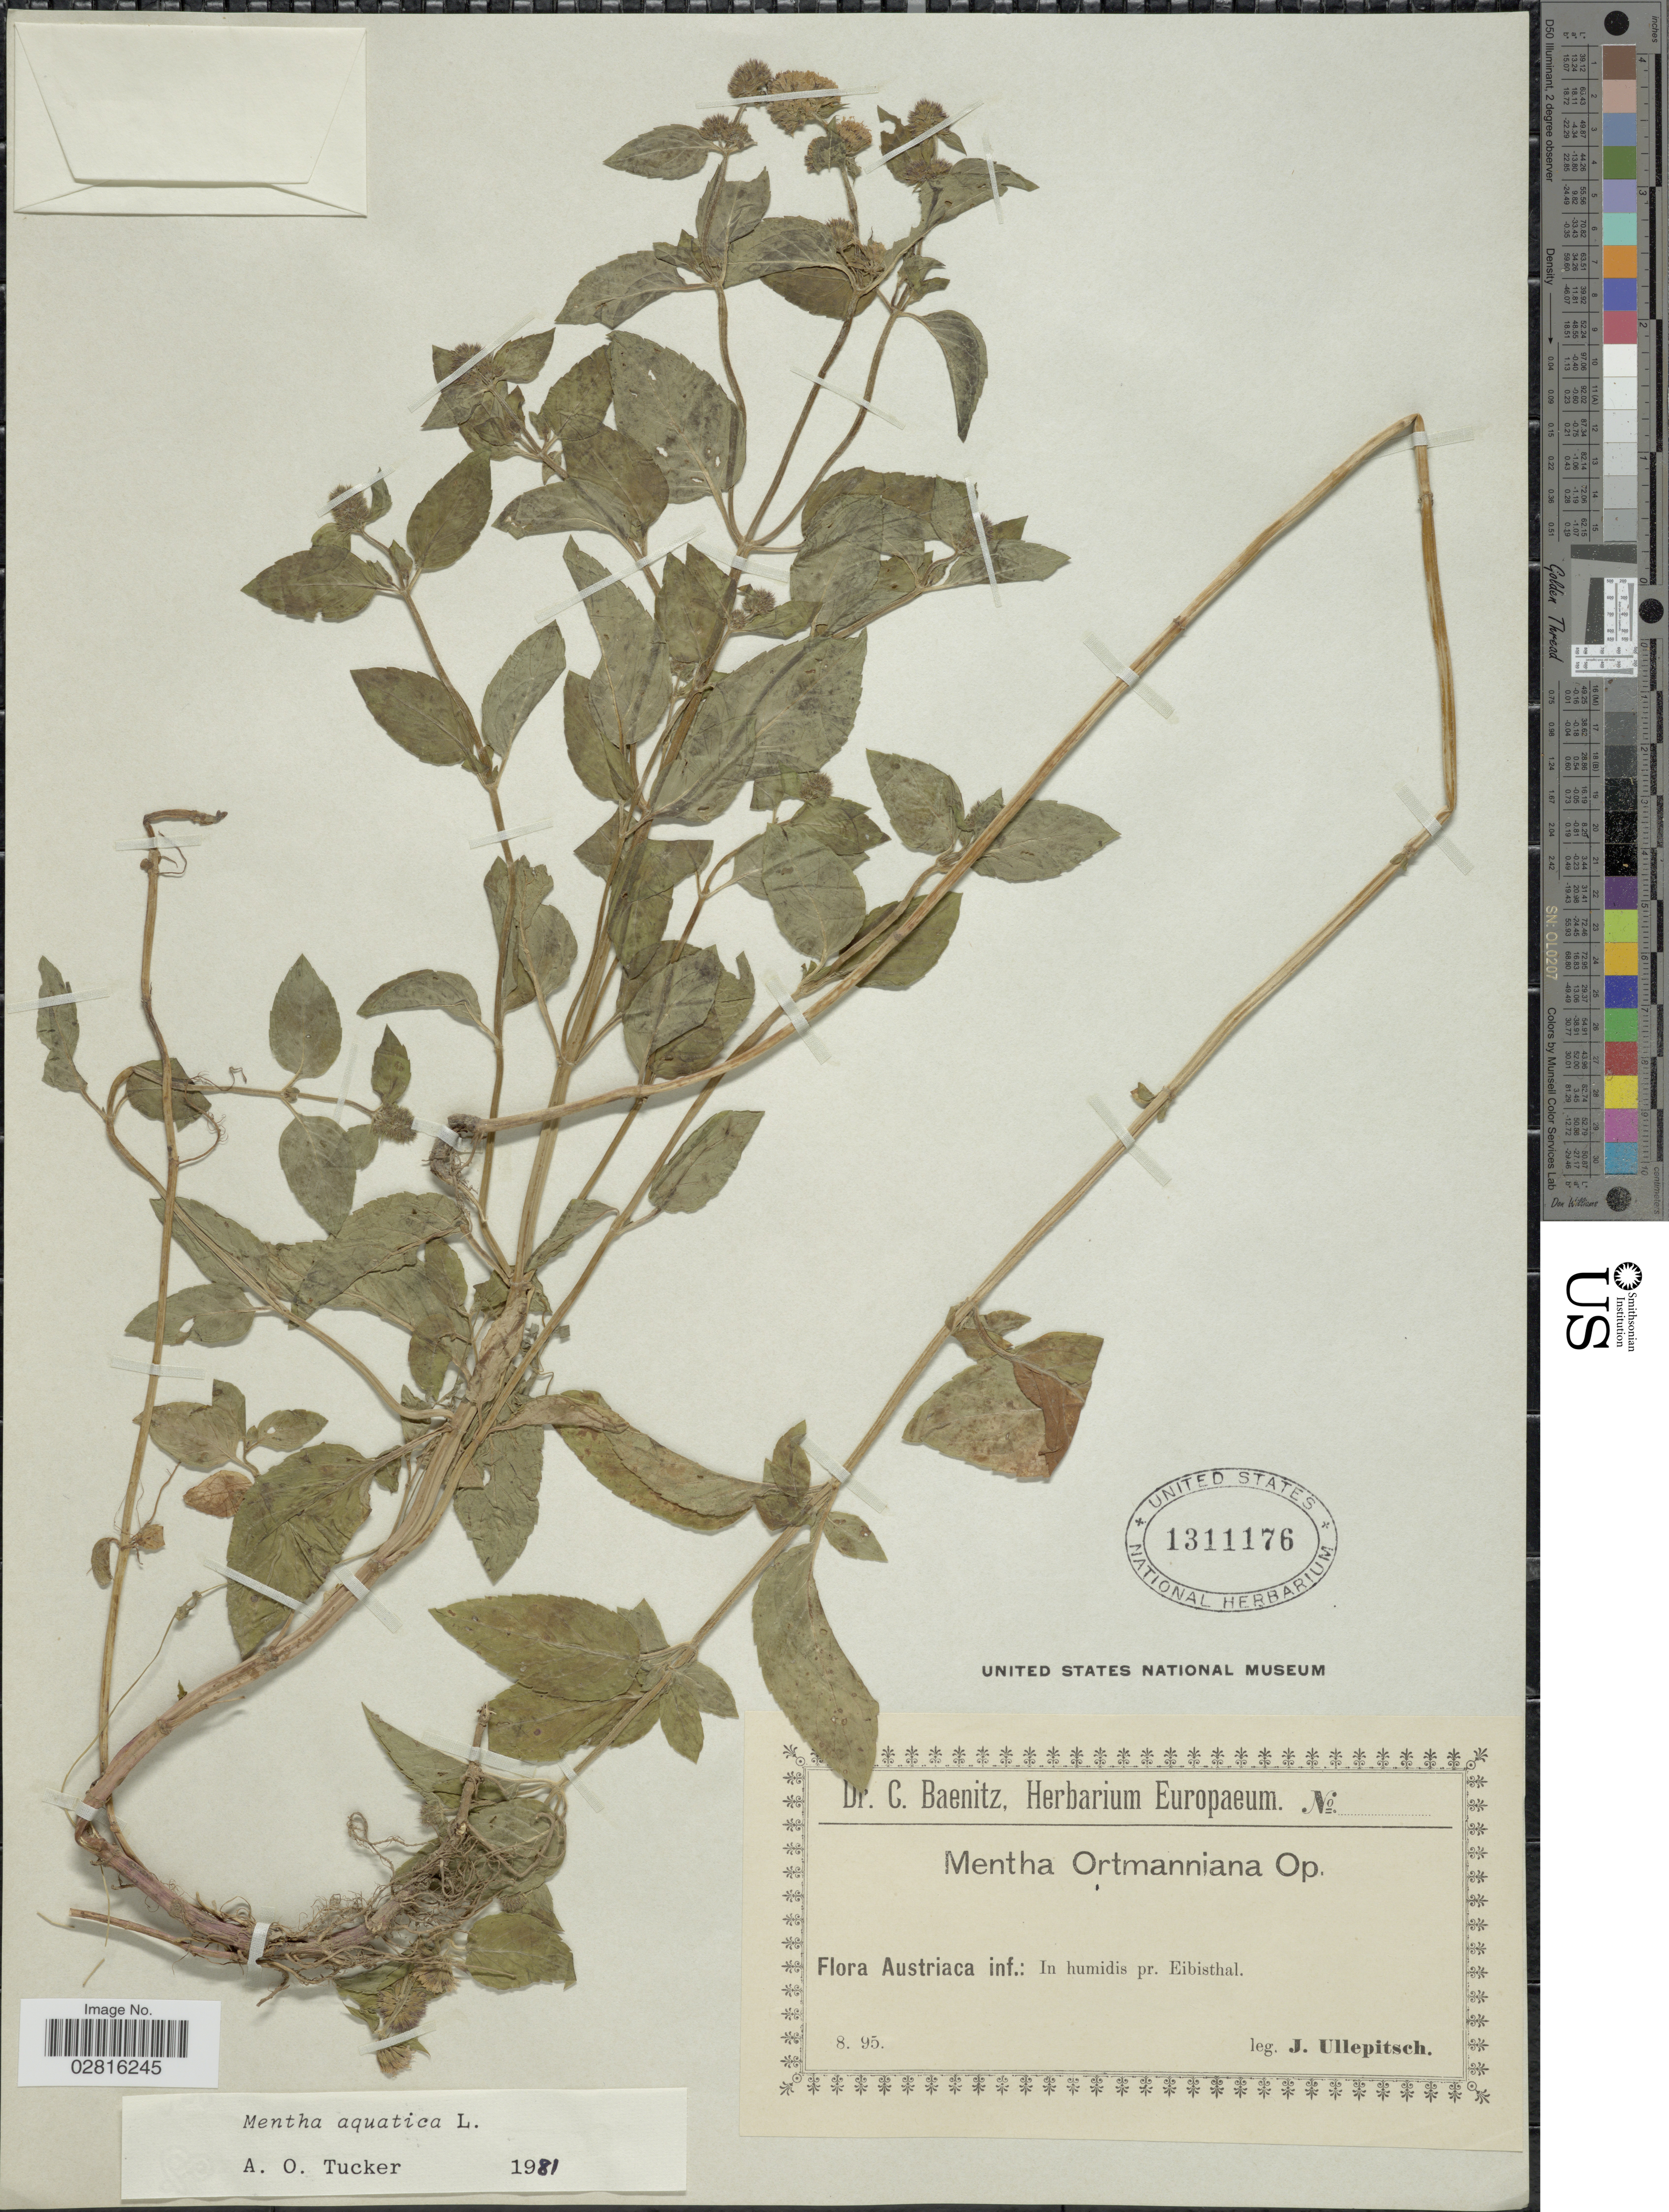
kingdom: Plantae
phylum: Tracheophyta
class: Magnoliopsida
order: Lamiales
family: Lamiaceae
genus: Mentha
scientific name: Mentha aquatica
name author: L.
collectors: J. Ullepitsch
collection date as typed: Transcribed d/m/y: /8/95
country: Austria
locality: Austriaca inf.: In humidis pr. Eibisthal.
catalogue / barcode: US 1311176